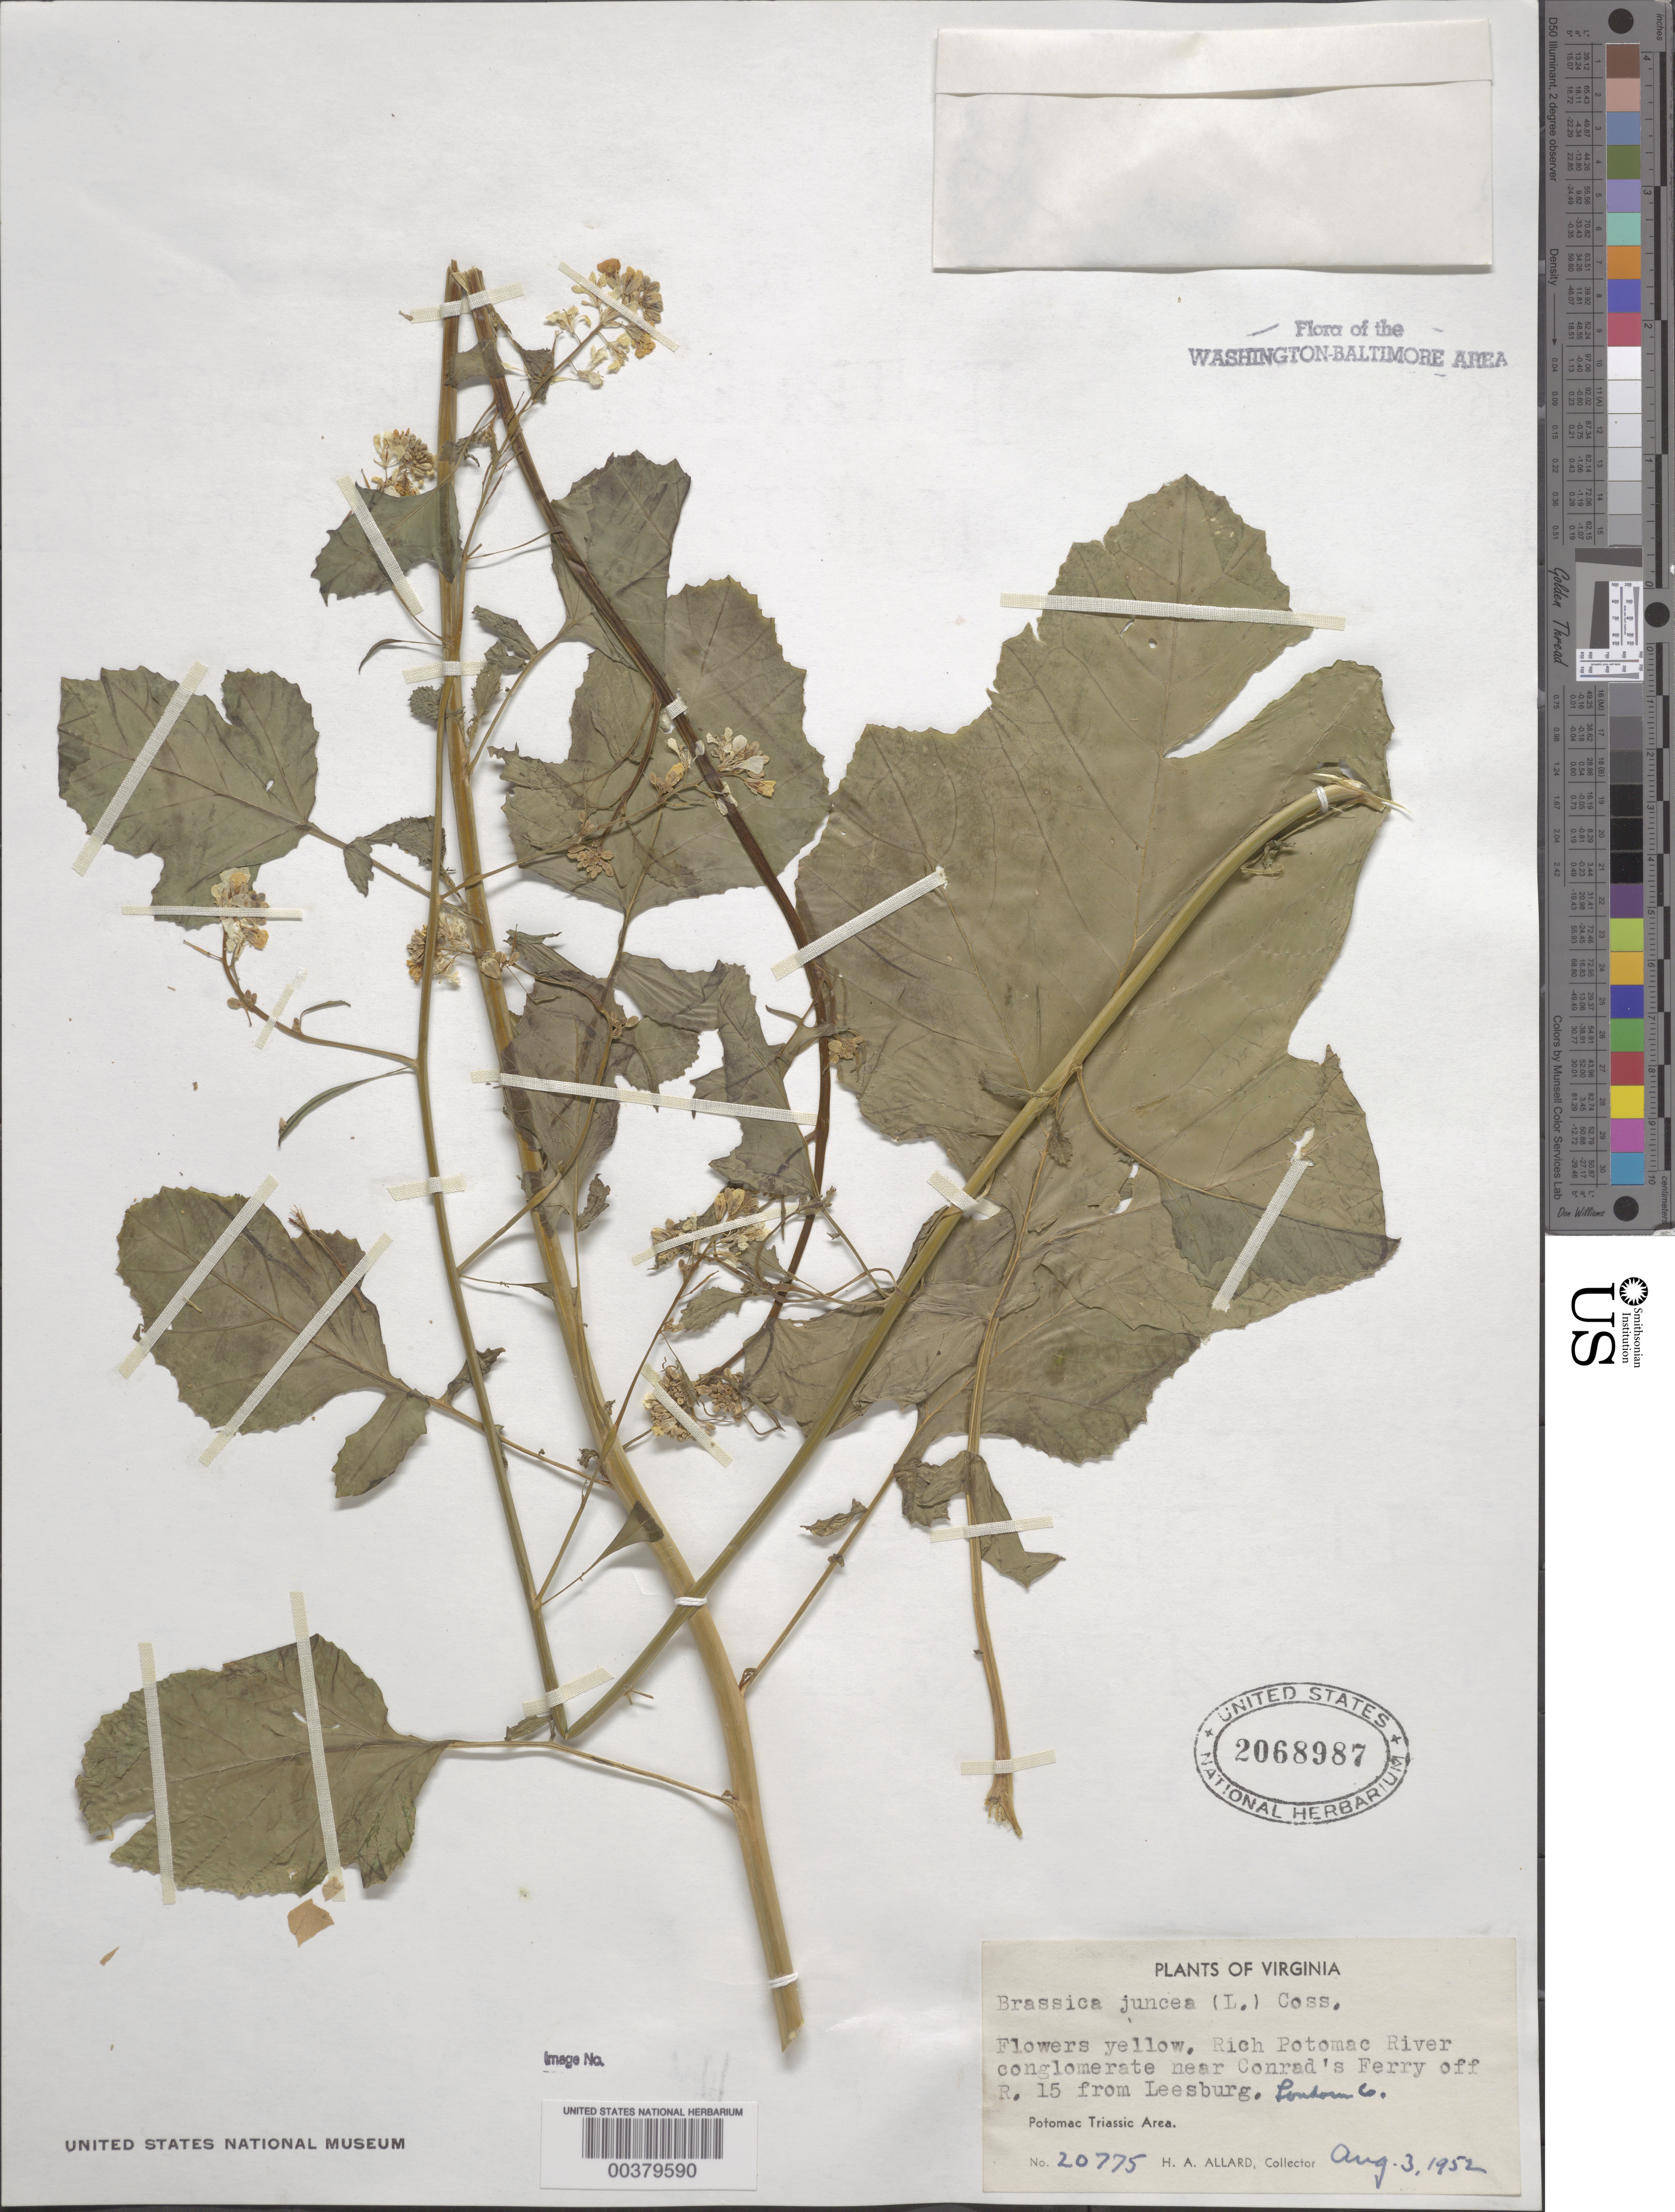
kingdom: Plantae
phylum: Tracheophyta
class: Magnoliopsida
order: Brassicales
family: Brassicaceae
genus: Brassica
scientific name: Brassica juncea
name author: (L.) Czern.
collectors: H. A. Allard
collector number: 20775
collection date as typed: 03 Aug 1952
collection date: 1952-08-03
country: United States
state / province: Virginia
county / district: Loudoun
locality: Conrads Ferry, off Route 15 from Leesburg C. & O. Canal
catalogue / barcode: US 2068987